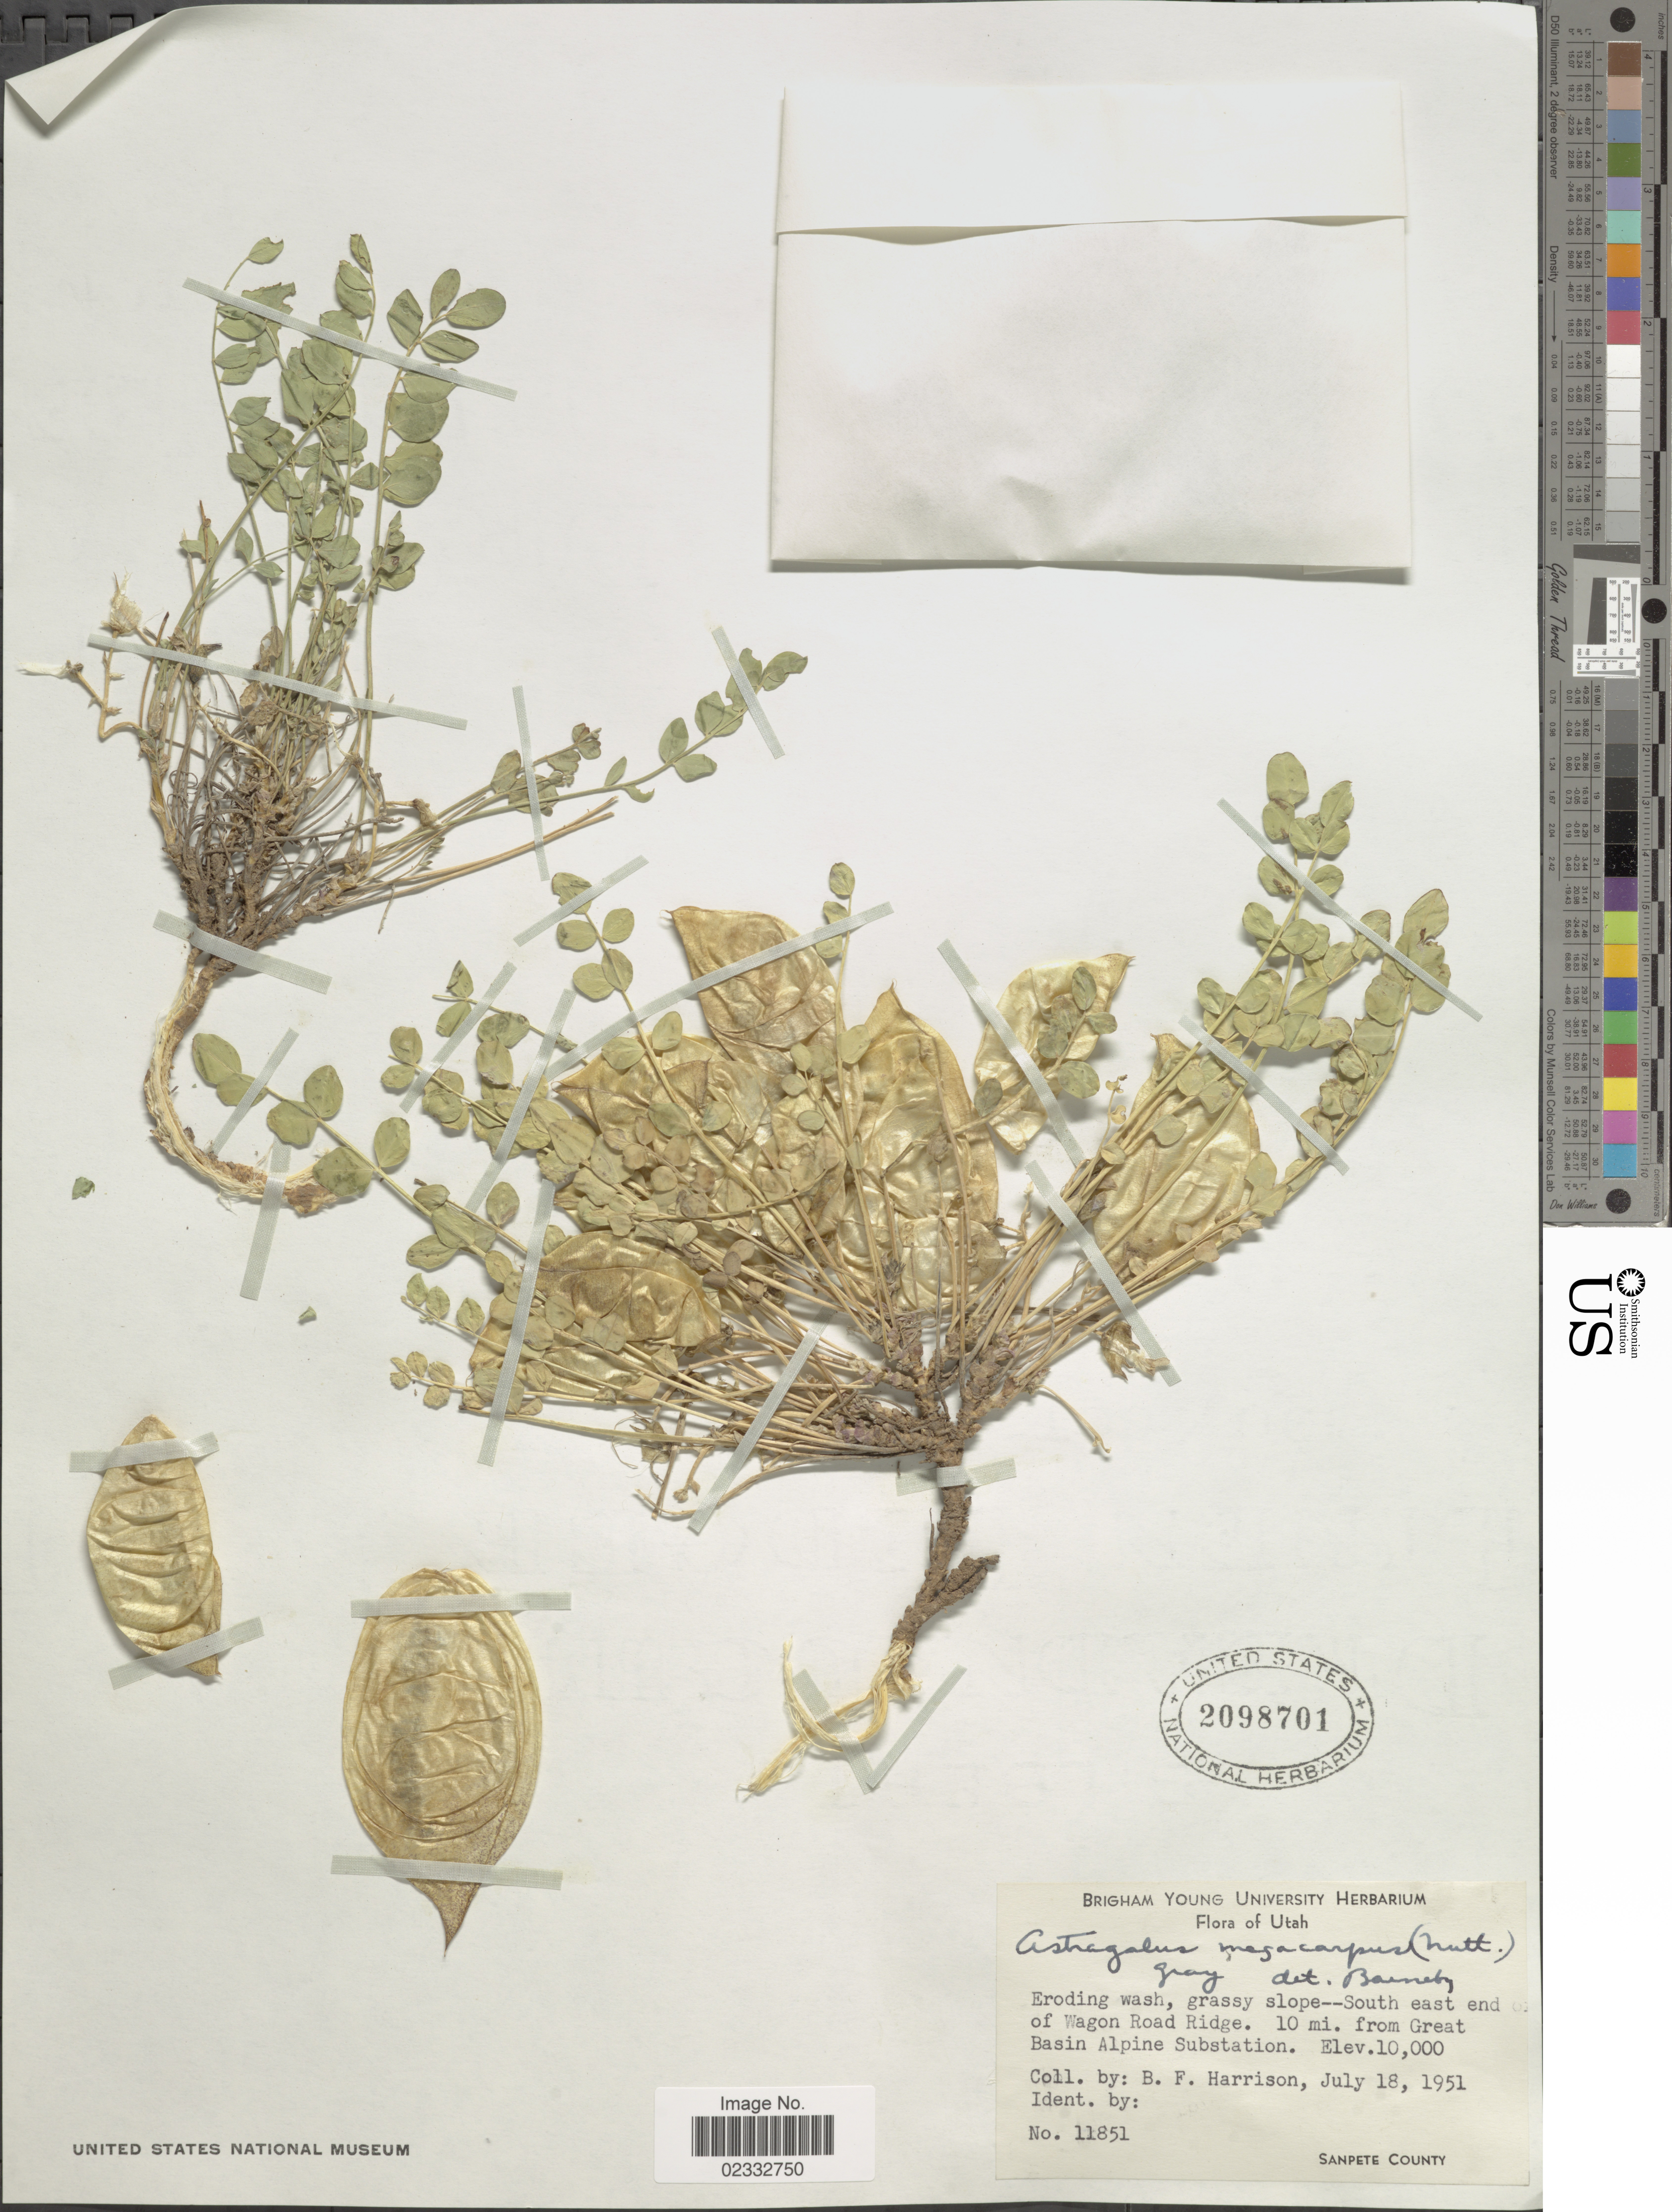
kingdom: Plantae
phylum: Tracheophyta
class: Magnoliopsida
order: Fabales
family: Fabaceae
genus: Astragalus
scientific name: Astragalus megacarpus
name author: (Torr. & A. Gray) A. Gray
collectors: B. F. Harrison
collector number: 11851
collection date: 1951-07-18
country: United States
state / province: Utah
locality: Grassy slope, south east end of Wagon Road Ridge, 10 mi. from Great Basin Alpine Substation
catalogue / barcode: US 2098701